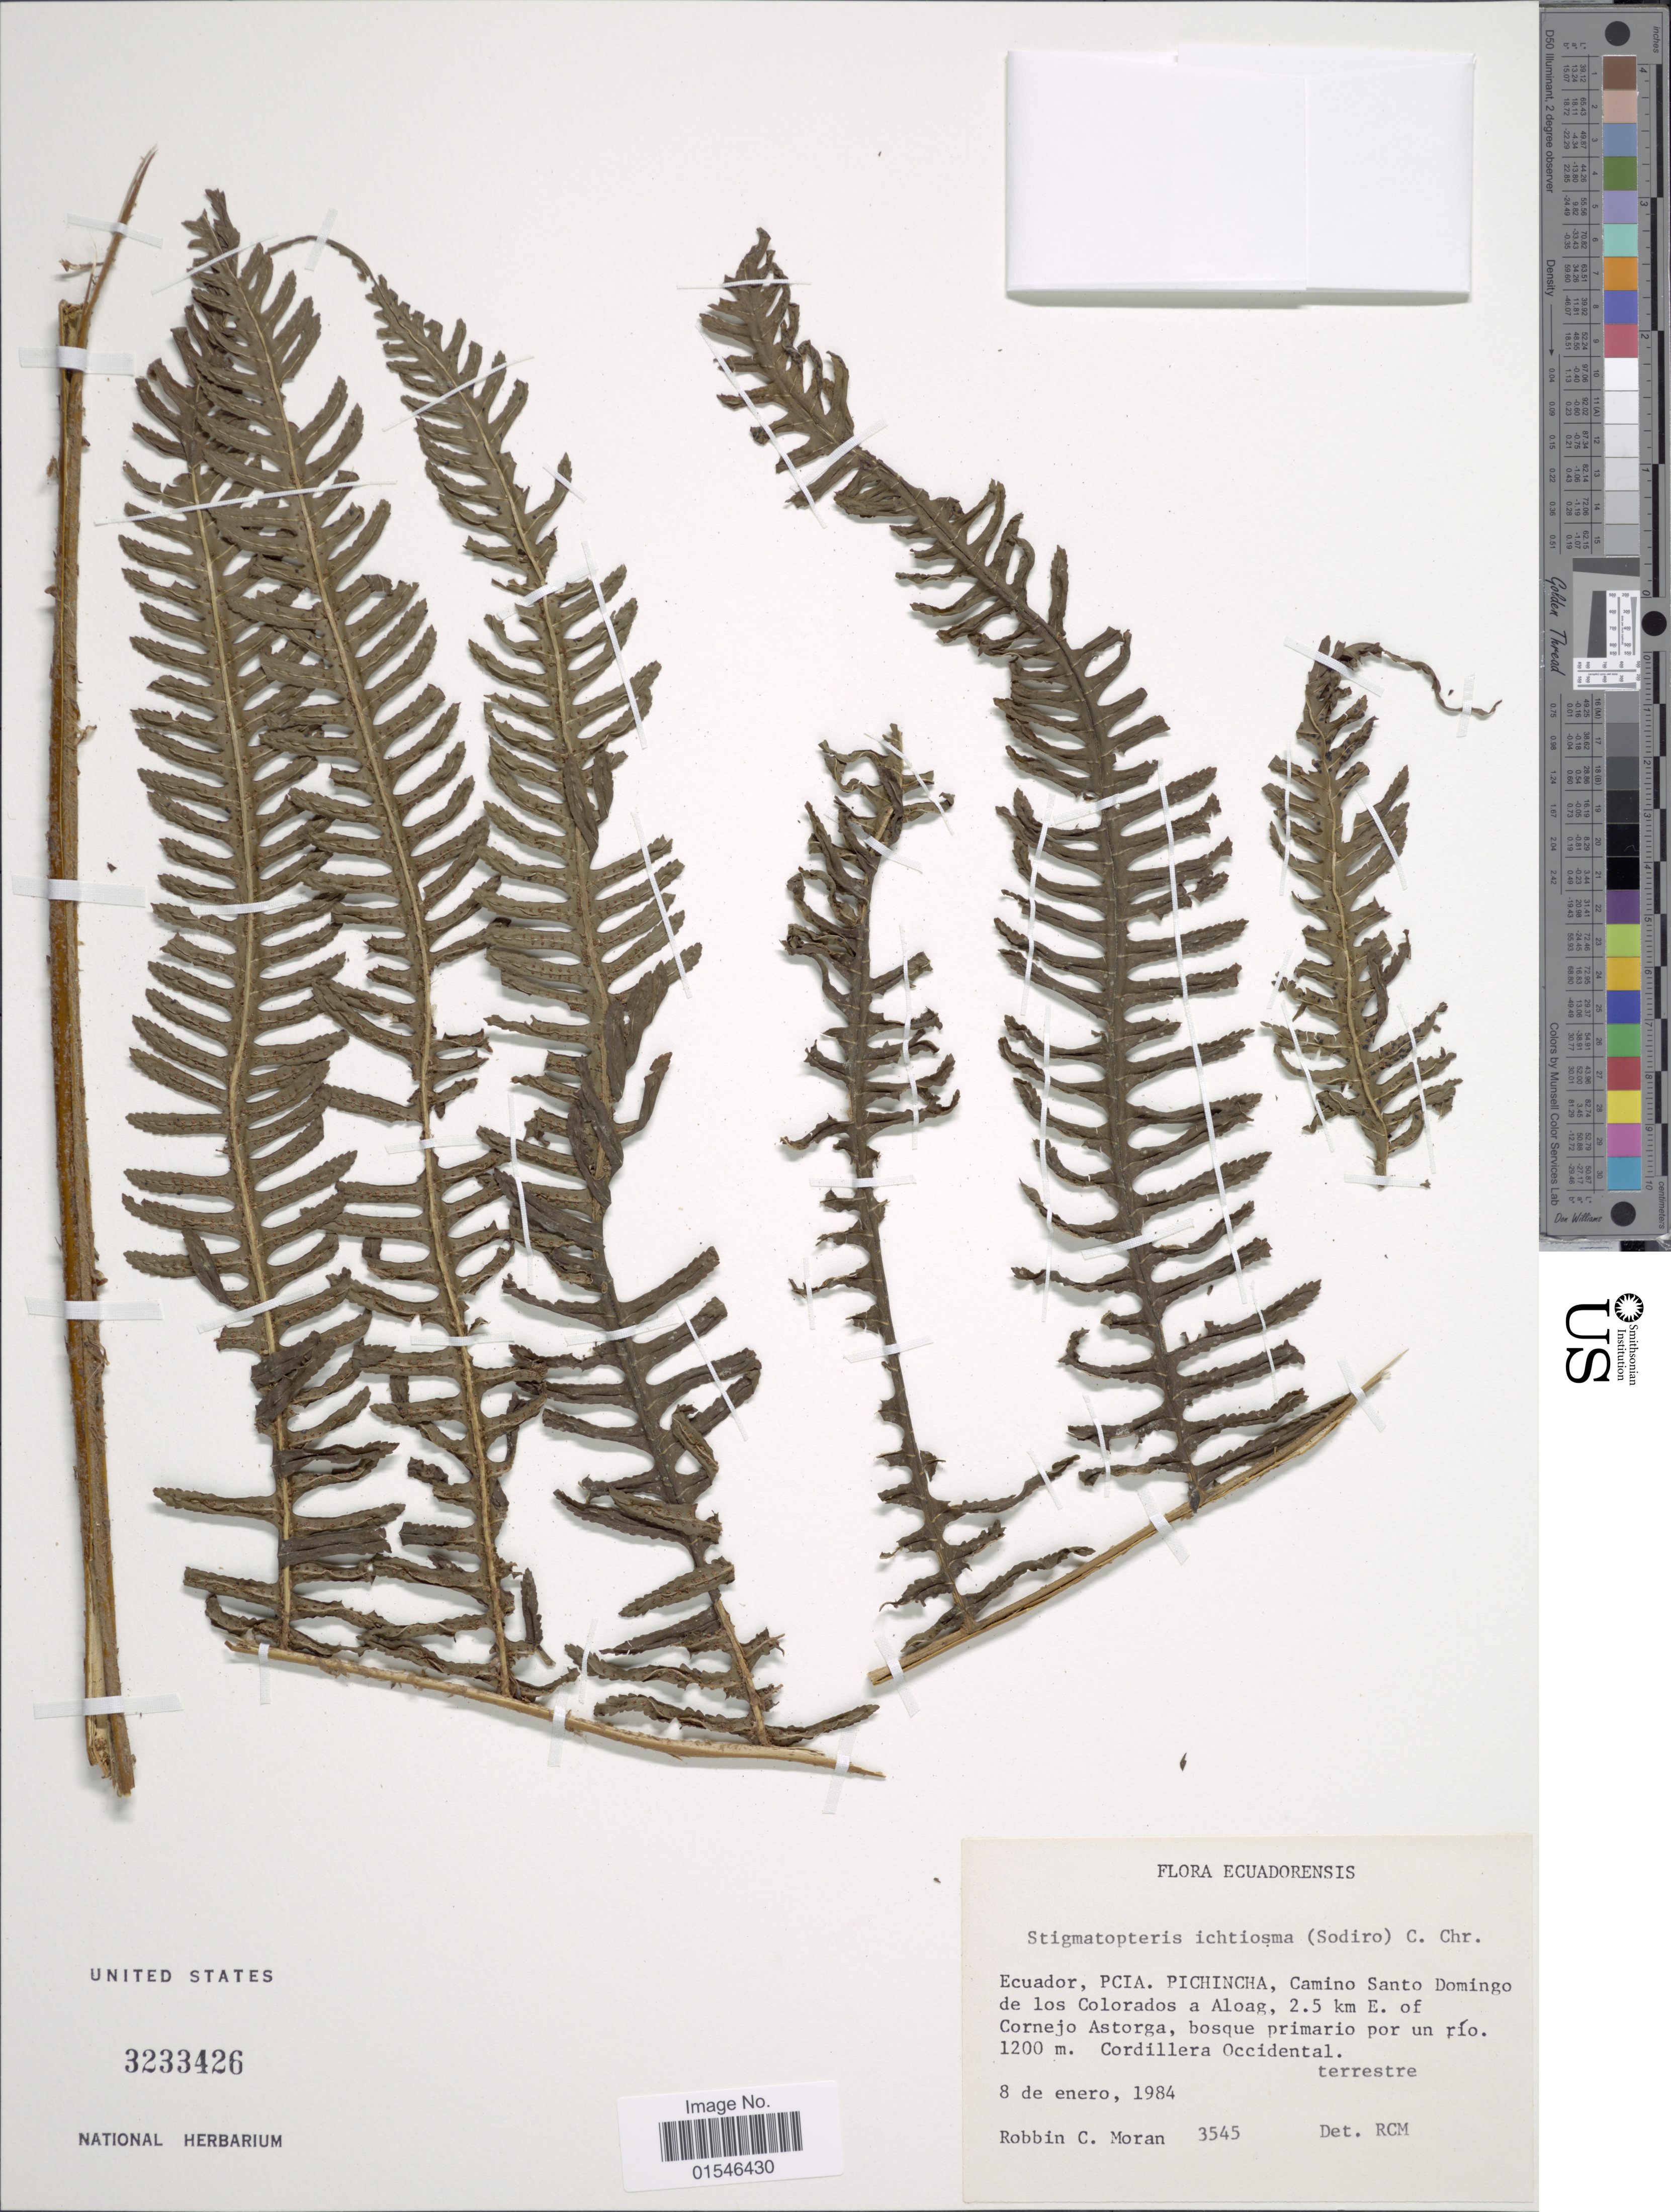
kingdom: Plantae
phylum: Tracheophyta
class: Polypodiopsida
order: Polypodiales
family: Dryopteridaceae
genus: Stigmatopteris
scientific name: Stigmatopteris ichtiosma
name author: (Sodiro) C. Chr.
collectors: R. C. Moran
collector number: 3545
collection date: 1984-01-08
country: Ecuador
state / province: Pichincha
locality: Camino Santo Domingo de los Colorados a Aloag, 2.5 km E. of Cornejo Astorga, bosque primario por un río. Cordillera Occidental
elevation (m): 1200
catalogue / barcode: US 3233426